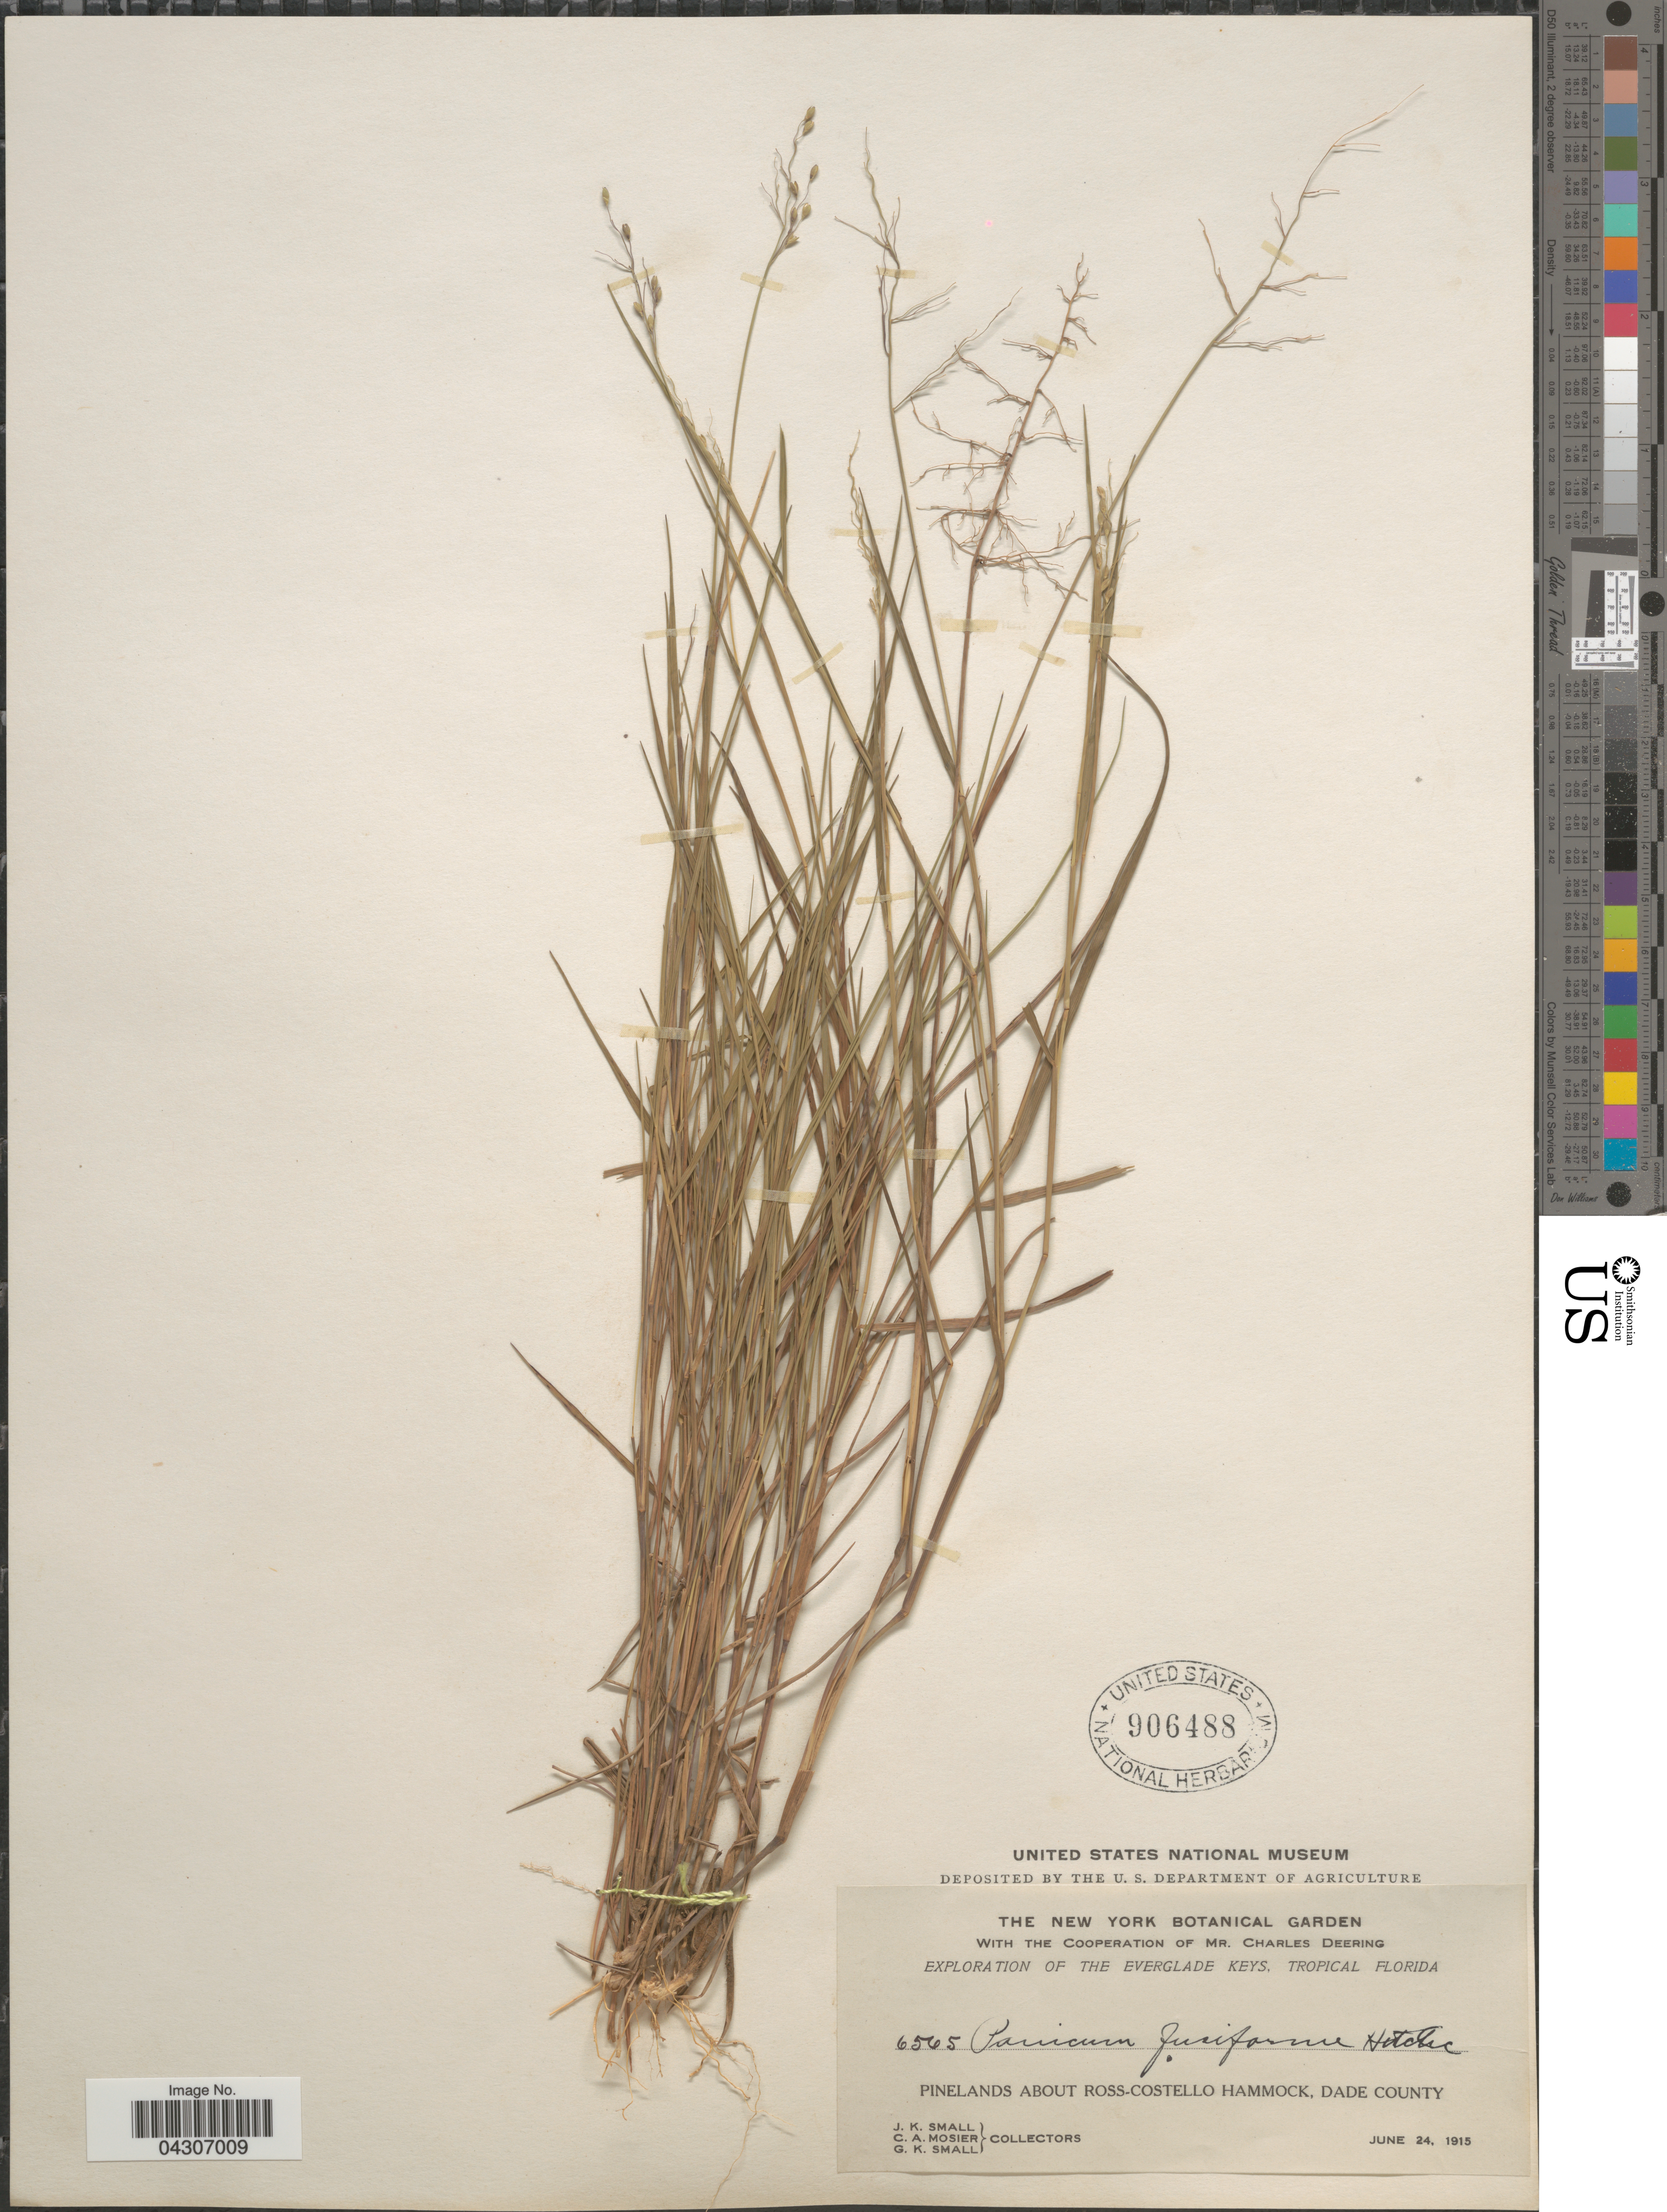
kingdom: Plantae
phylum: Tracheophyta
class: Liliopsida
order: Poales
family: Poaceae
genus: Dichanthelium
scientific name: Dichanthelium aciculare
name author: (Desv. ex Poir.) Gould & C.A. Clark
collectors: J. K. Small, C. A. Mosier & G. K. Small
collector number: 6565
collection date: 1915-06-24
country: United States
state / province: Florida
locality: Exploration of the Everglade Keys, Tropical Florida. Pinelands about Ross-Costello Hammock, Dade County.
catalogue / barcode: US 906488